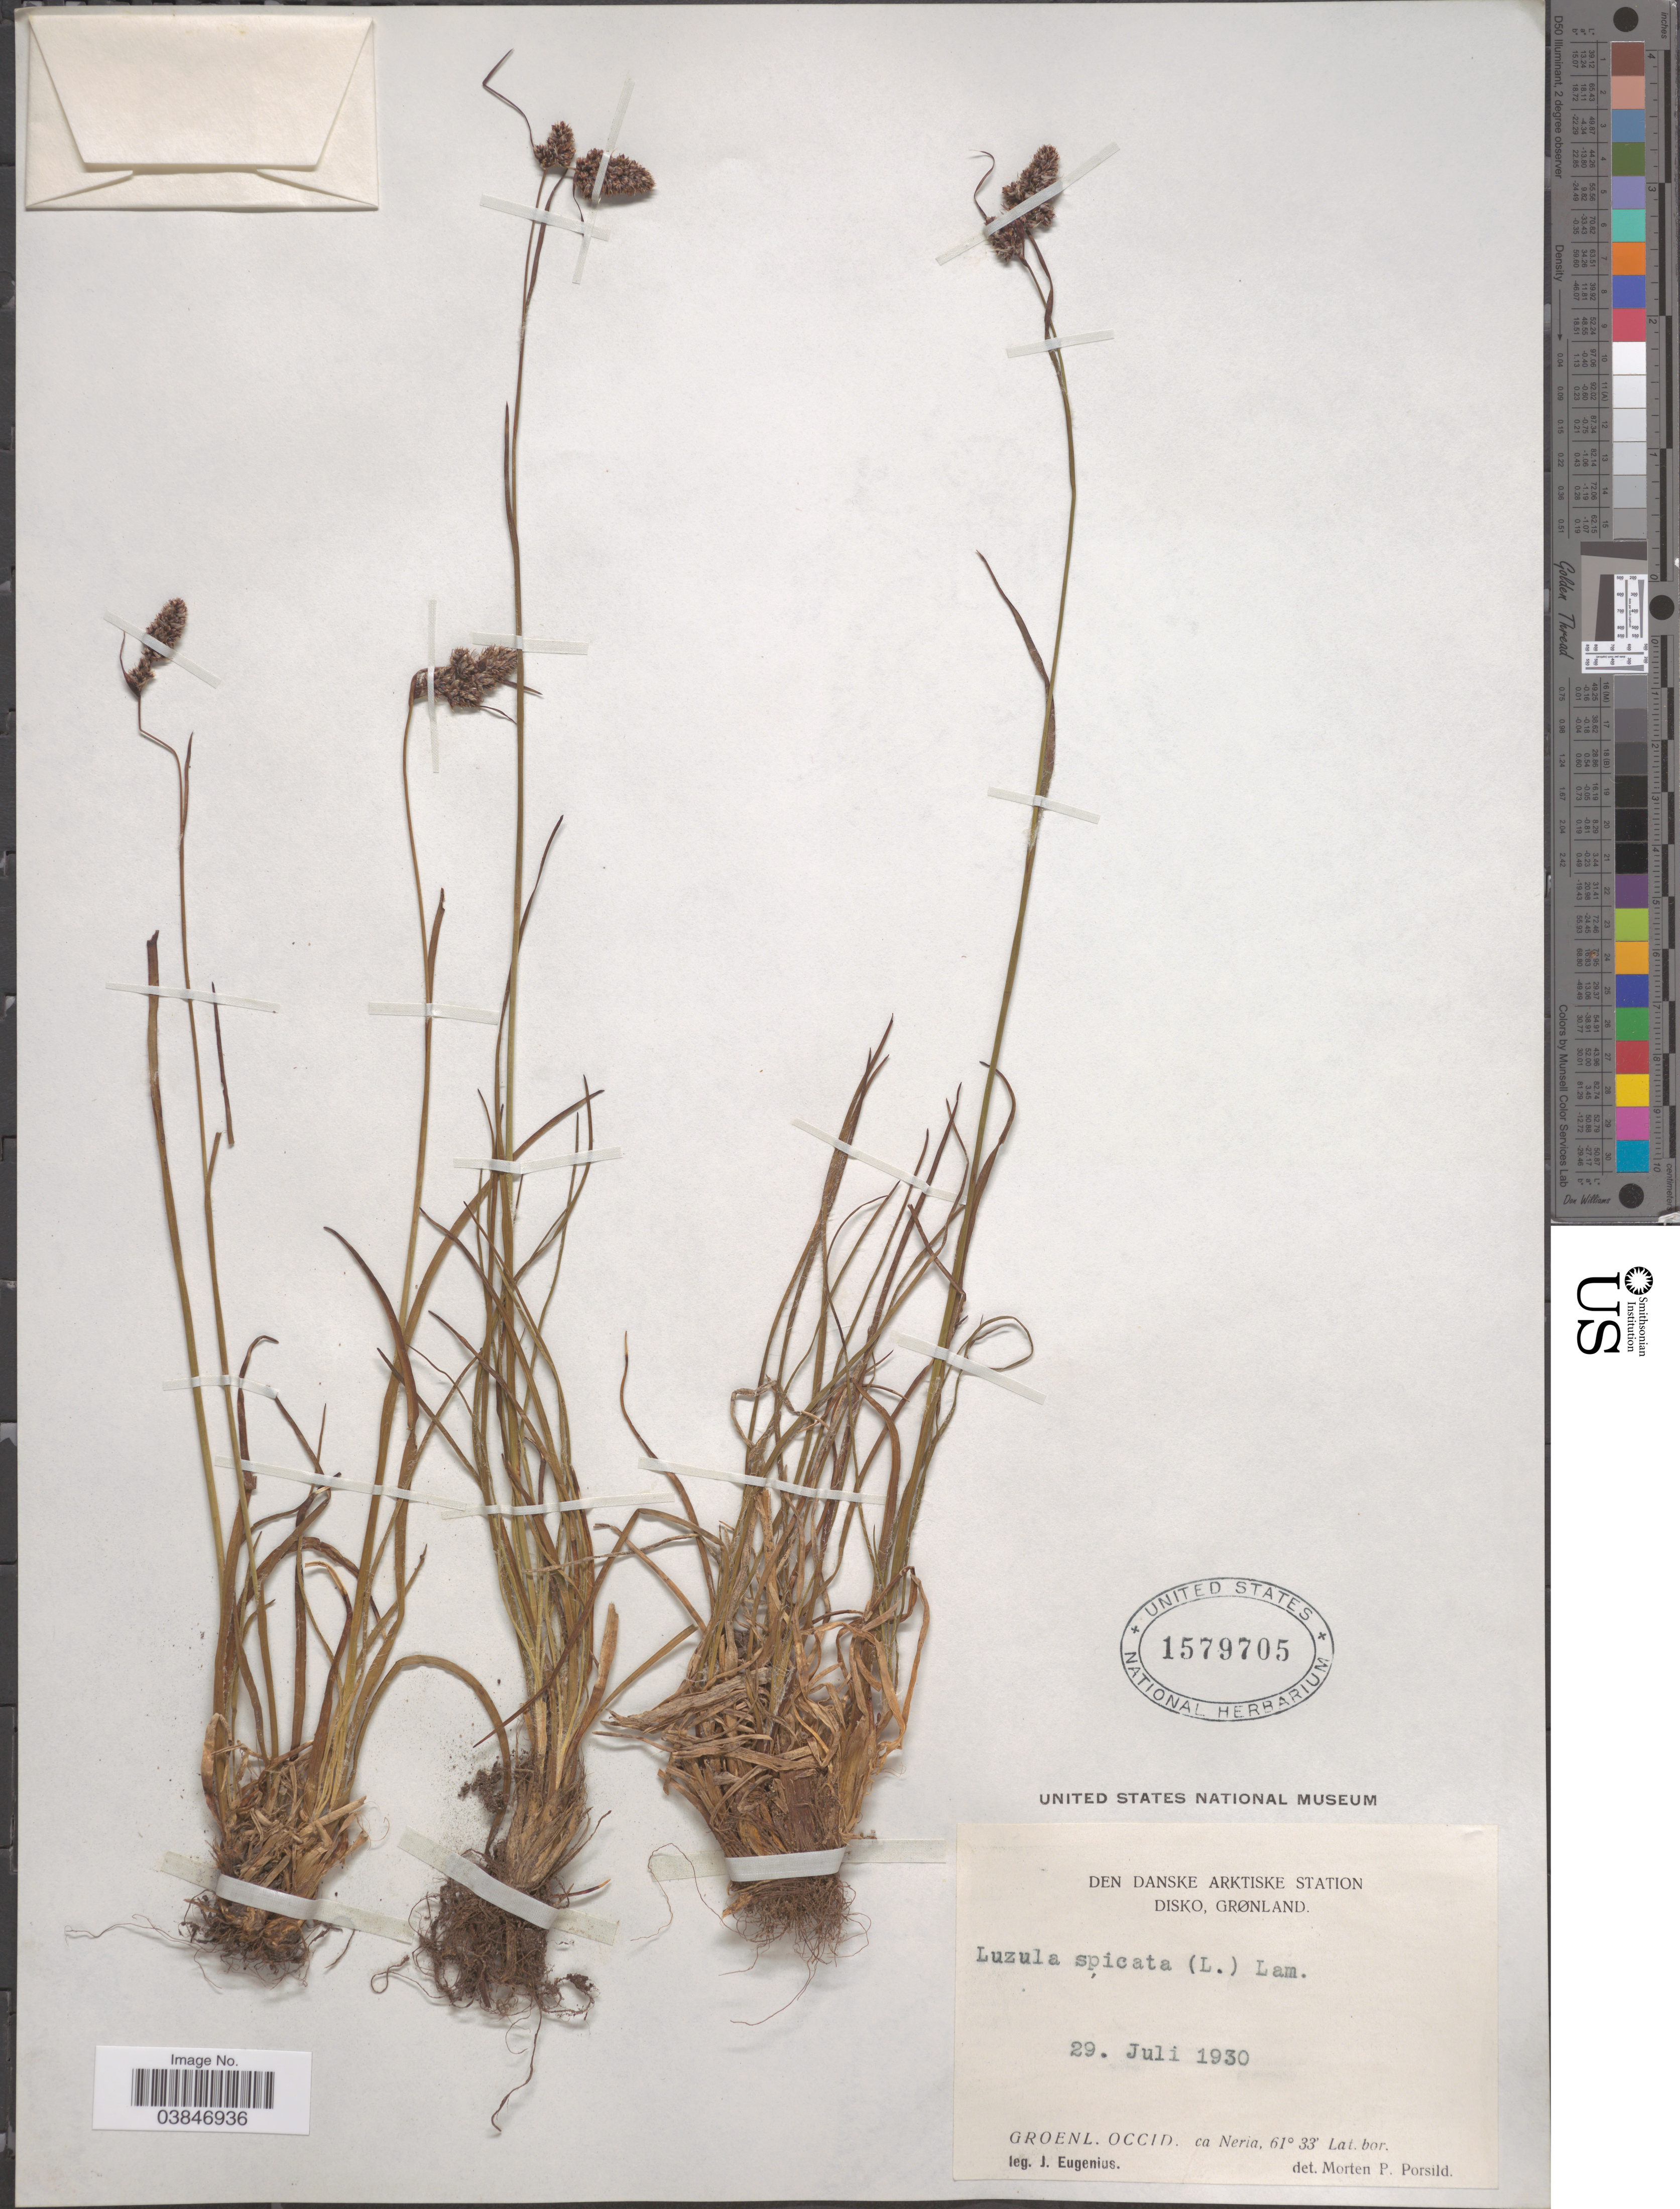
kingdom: Plantae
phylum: Tracheophyta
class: Liliopsida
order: Poales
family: Juncaceae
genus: Luzula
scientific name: Luzula spicata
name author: (L.) DC.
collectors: J. Eugenius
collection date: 1930-07-29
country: Greenland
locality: Den Danske Arktiske Station. Disko. Grønland. Groenl. Occid. ca Neria.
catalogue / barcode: US 1579705